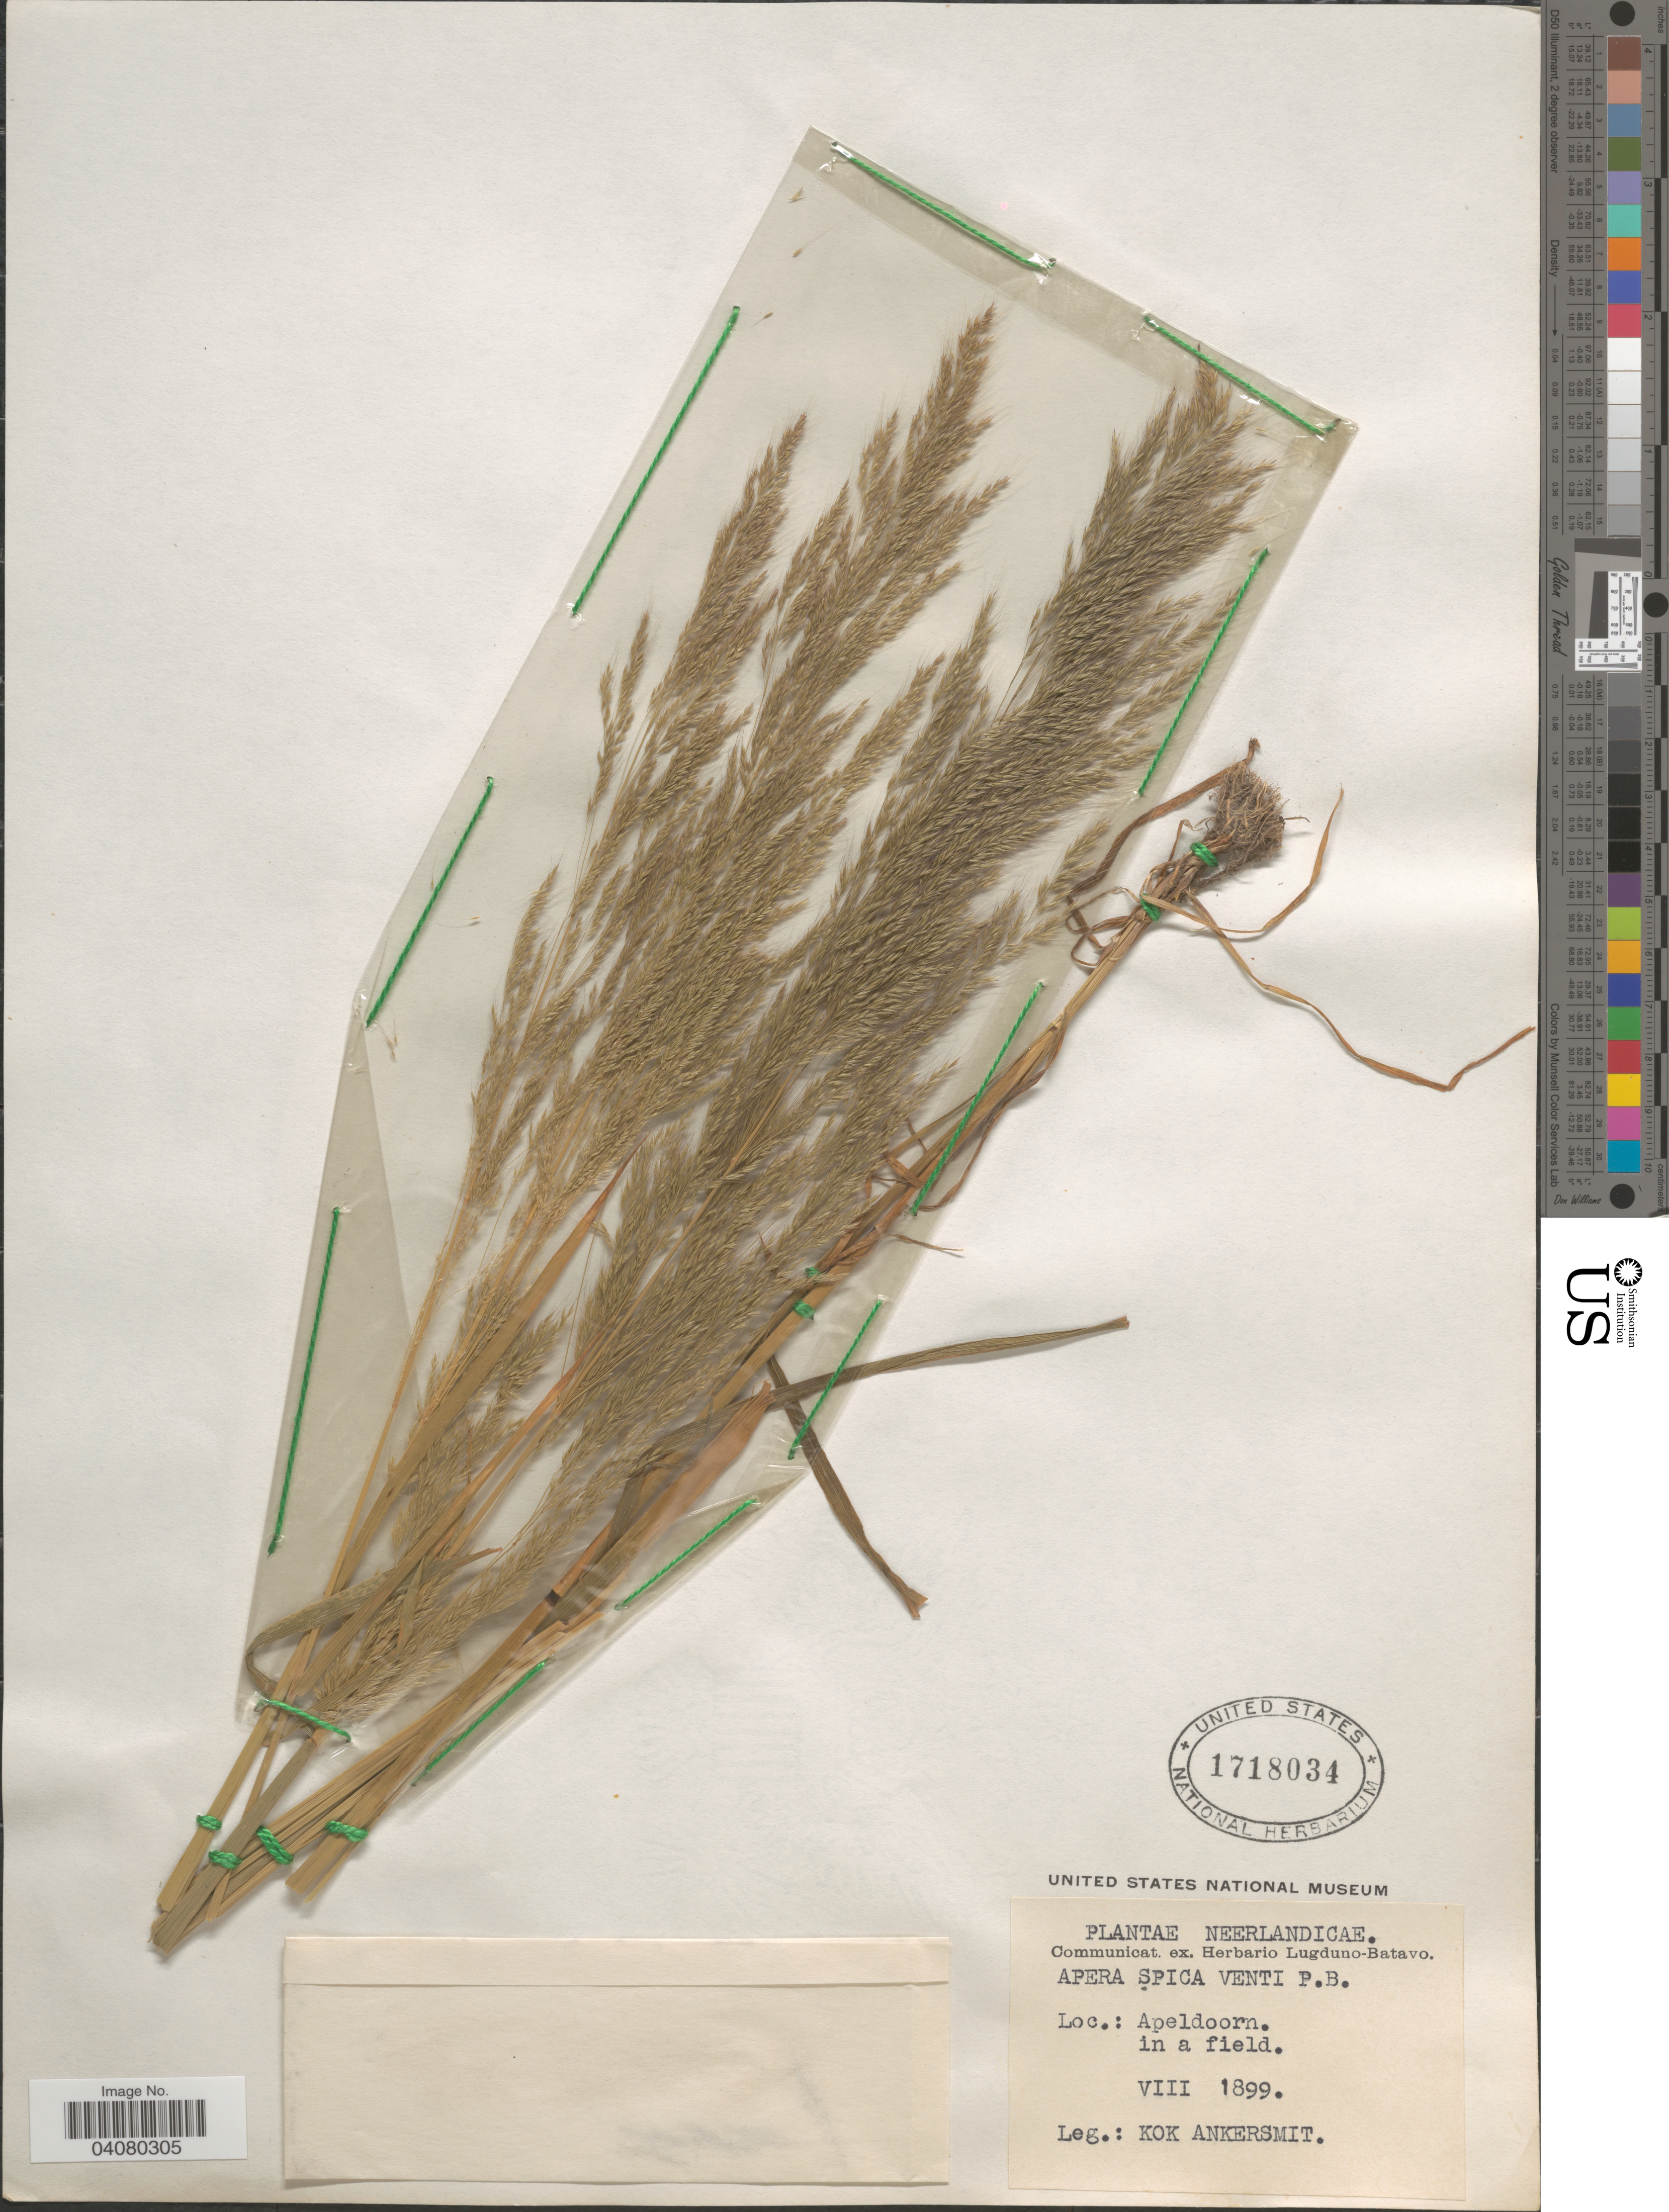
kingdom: Plantae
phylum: Tracheophyta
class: Liliopsida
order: Poales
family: Poaceae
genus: Apera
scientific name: Apera spica-venti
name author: (L.) P. Beauv.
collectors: Kok Ankersmit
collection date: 1899-08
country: Netherlands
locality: Neerlandicae. Apeldoorn. In a field.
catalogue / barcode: US 1718034